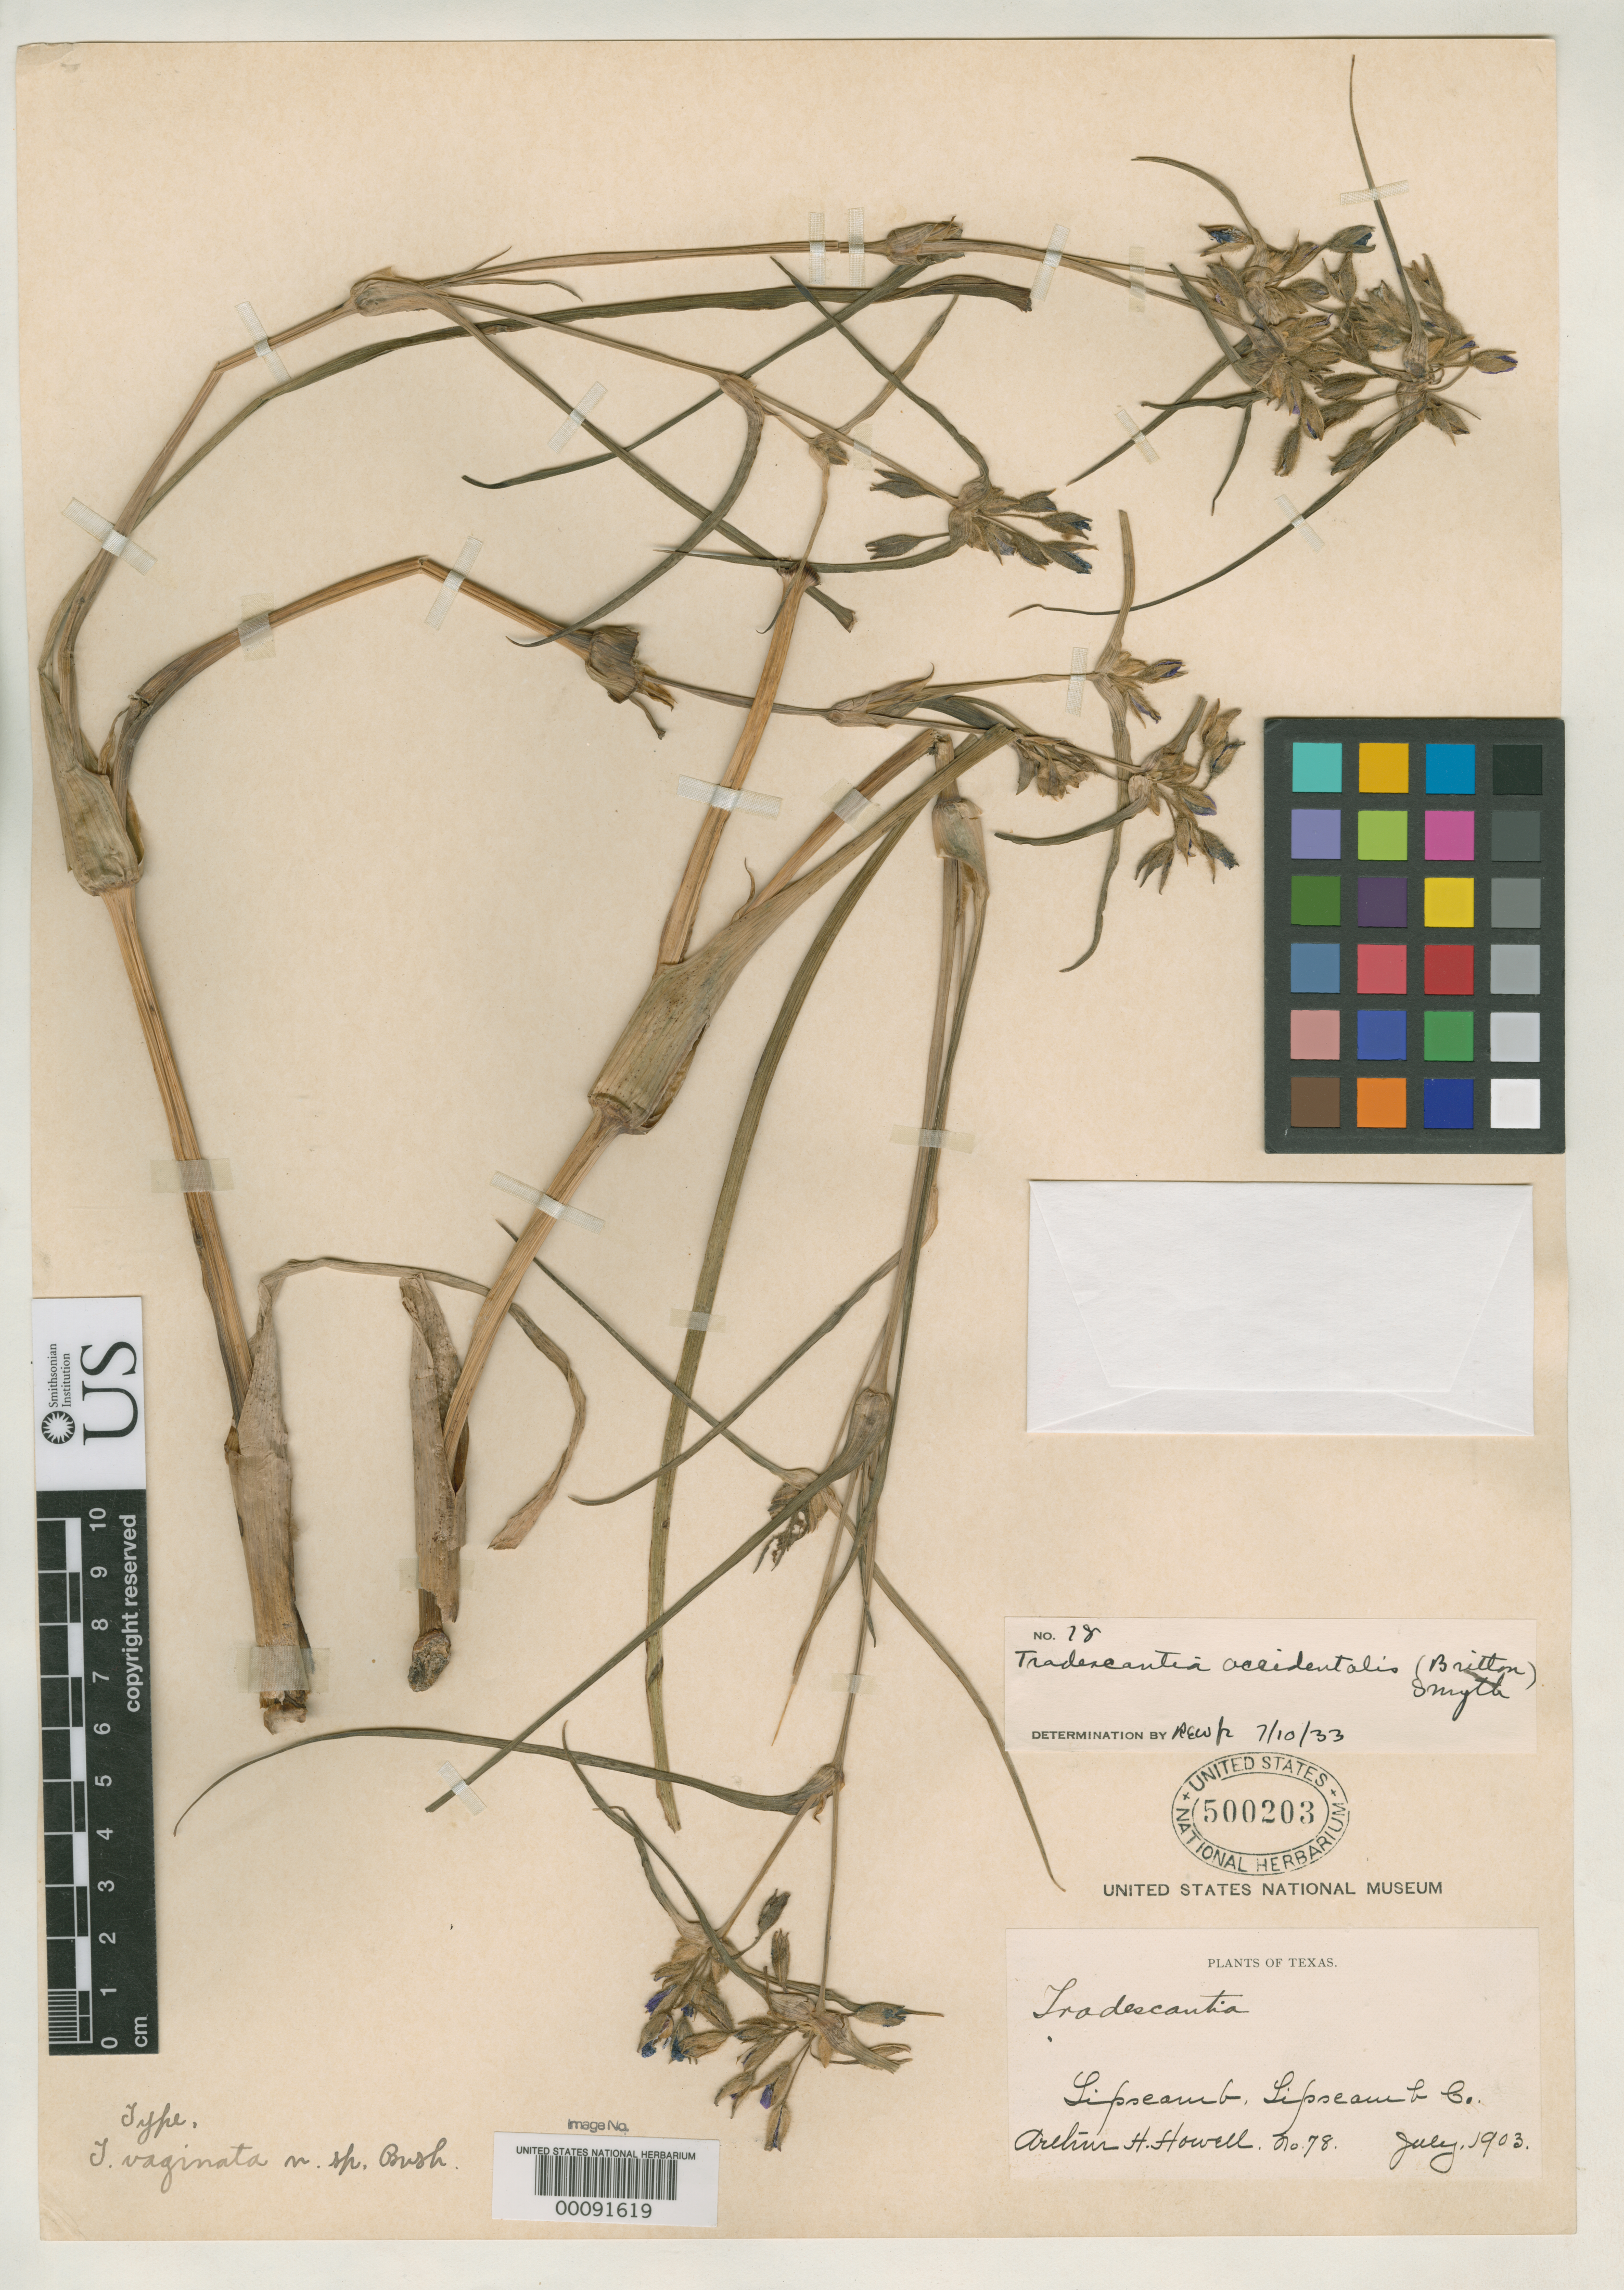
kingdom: Plantae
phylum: Tracheophyta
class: Liliopsida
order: Commelinales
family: Commelinaceae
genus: Tradescantia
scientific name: Tradescantia vaginata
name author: Bush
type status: Type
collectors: A. H. Howell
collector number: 78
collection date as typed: Jul 1903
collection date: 1903-07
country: United States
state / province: Texas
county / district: Lipscomb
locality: Lipscomb.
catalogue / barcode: US 500203